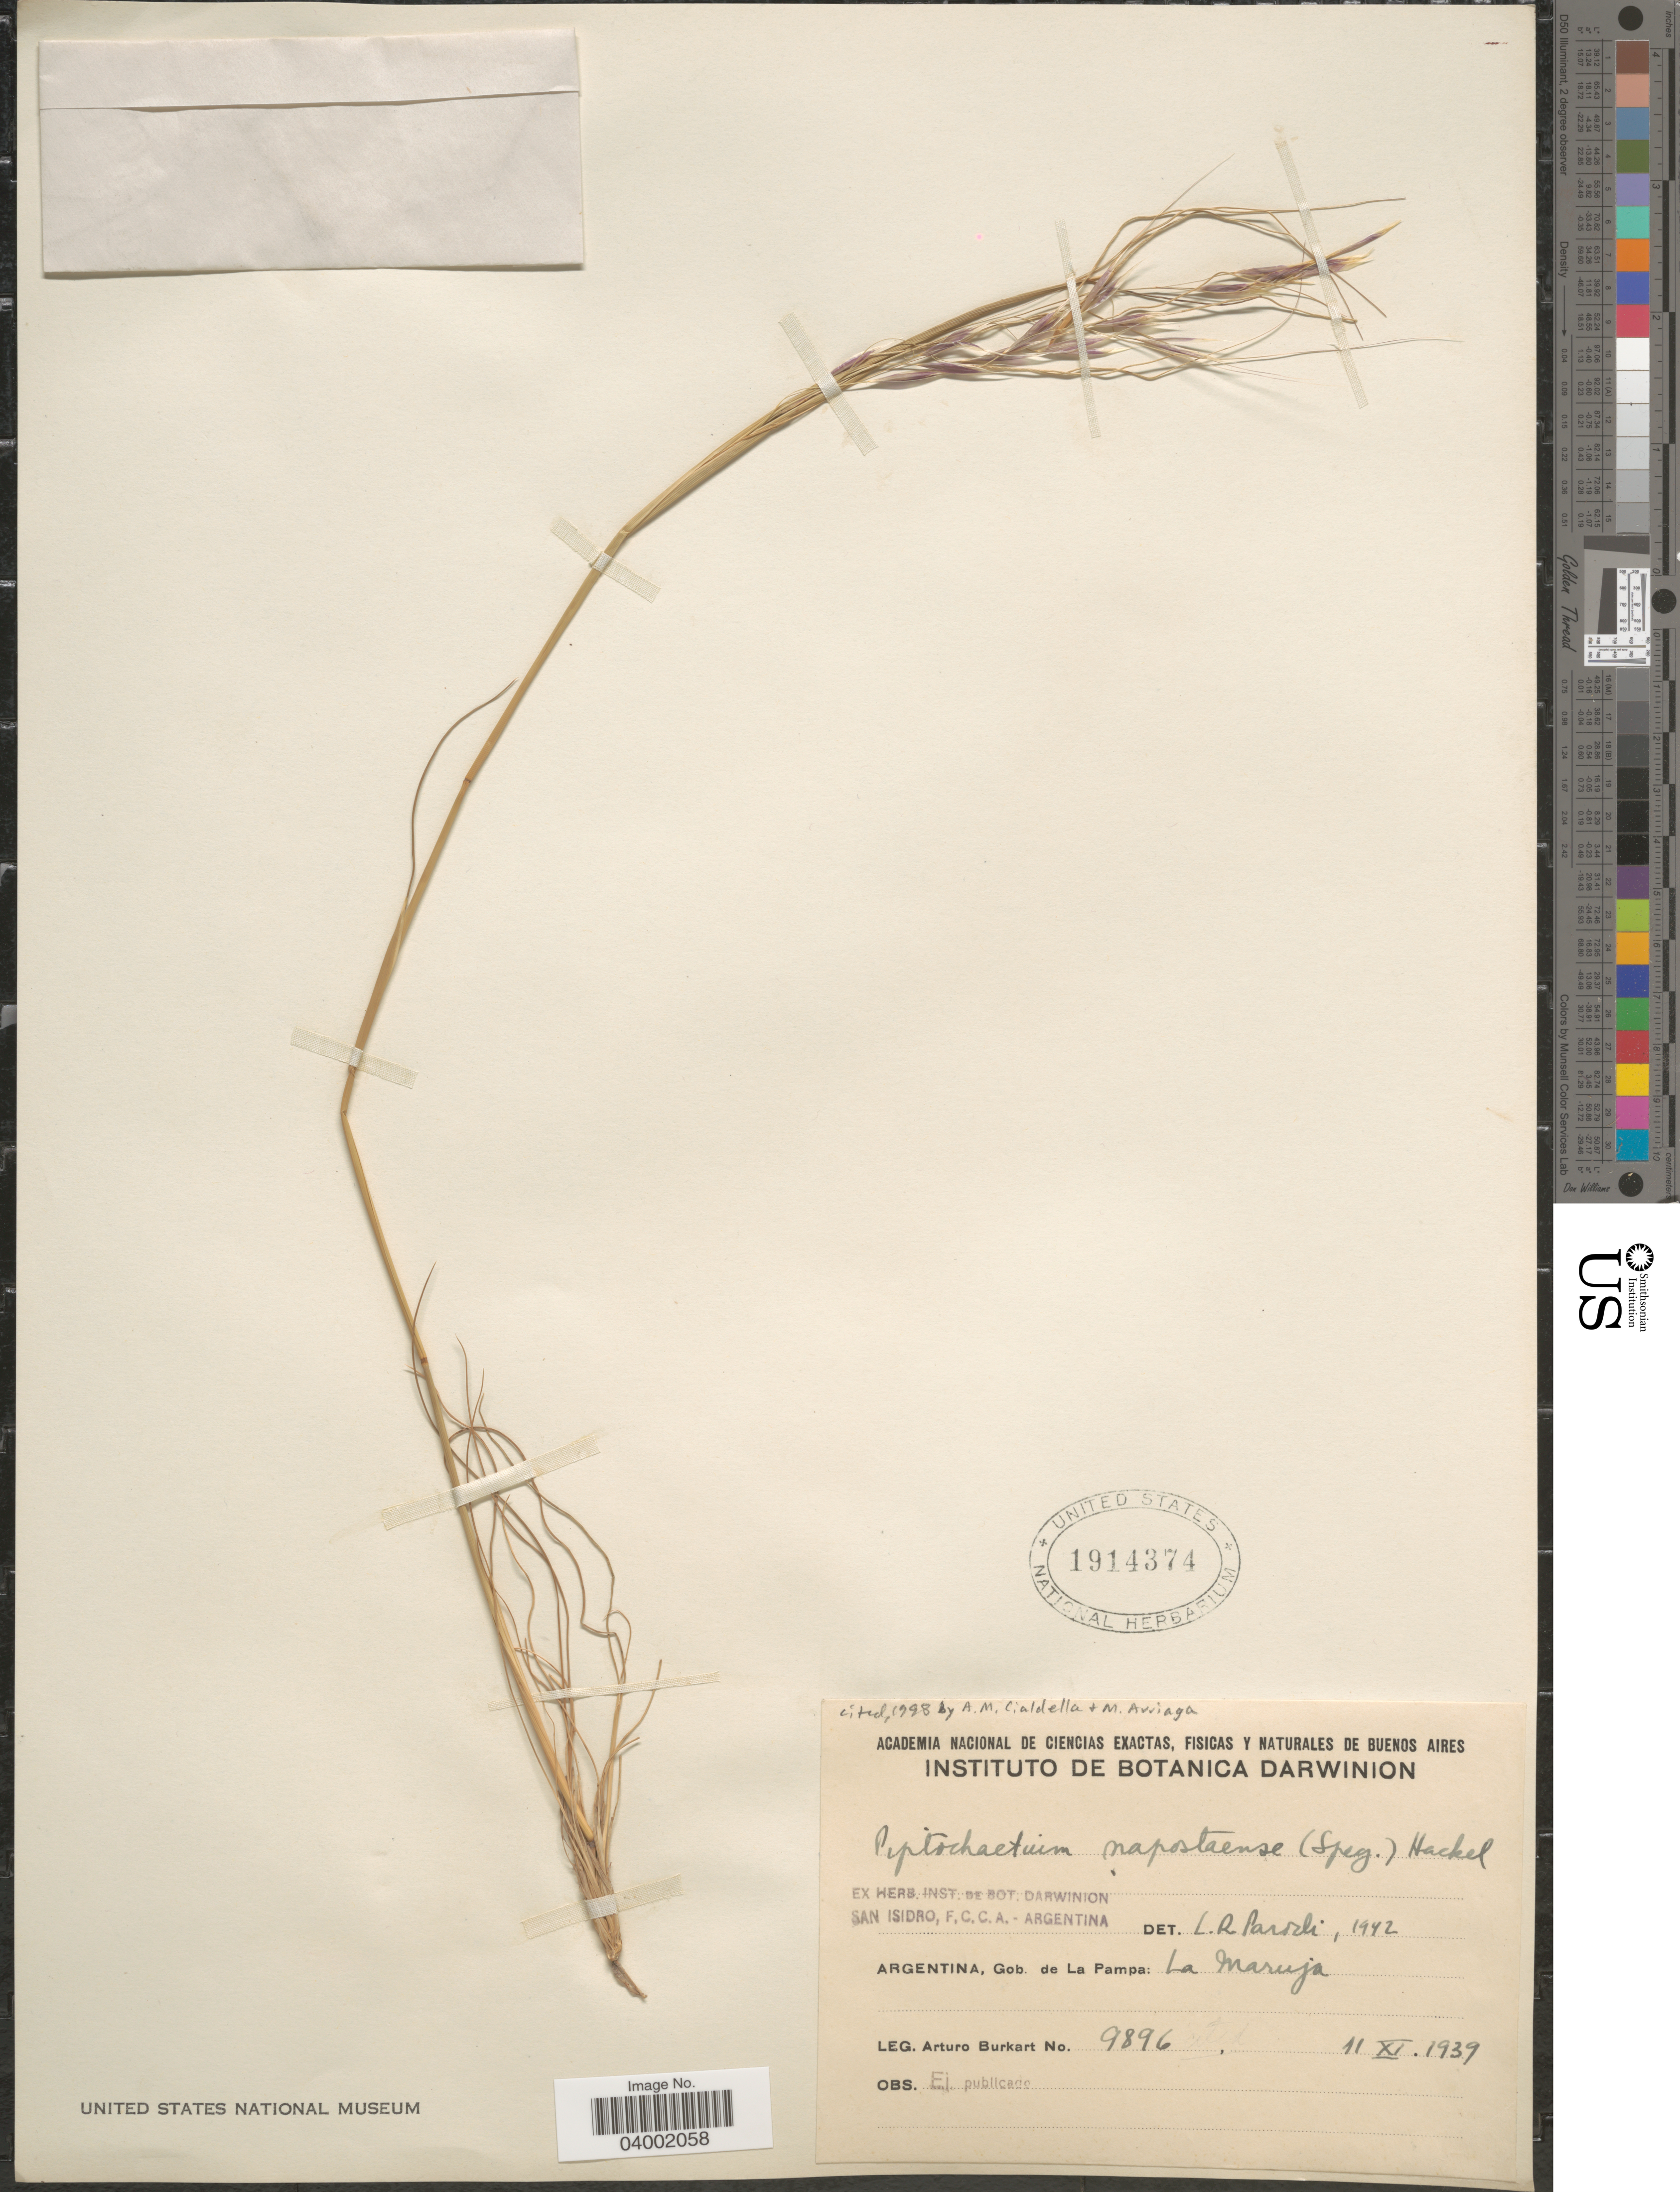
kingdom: Plantae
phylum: Tracheophyta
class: Liliopsida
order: Poales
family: Poaceae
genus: Piptochaetium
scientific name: Piptochaetium napostaense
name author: (Speg.) Hack.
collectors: A. E. Burkart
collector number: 9896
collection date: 1939-11-11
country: Argentina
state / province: La Pampa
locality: Gob. de La Pampa: La Maruja.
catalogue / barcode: US 1914374